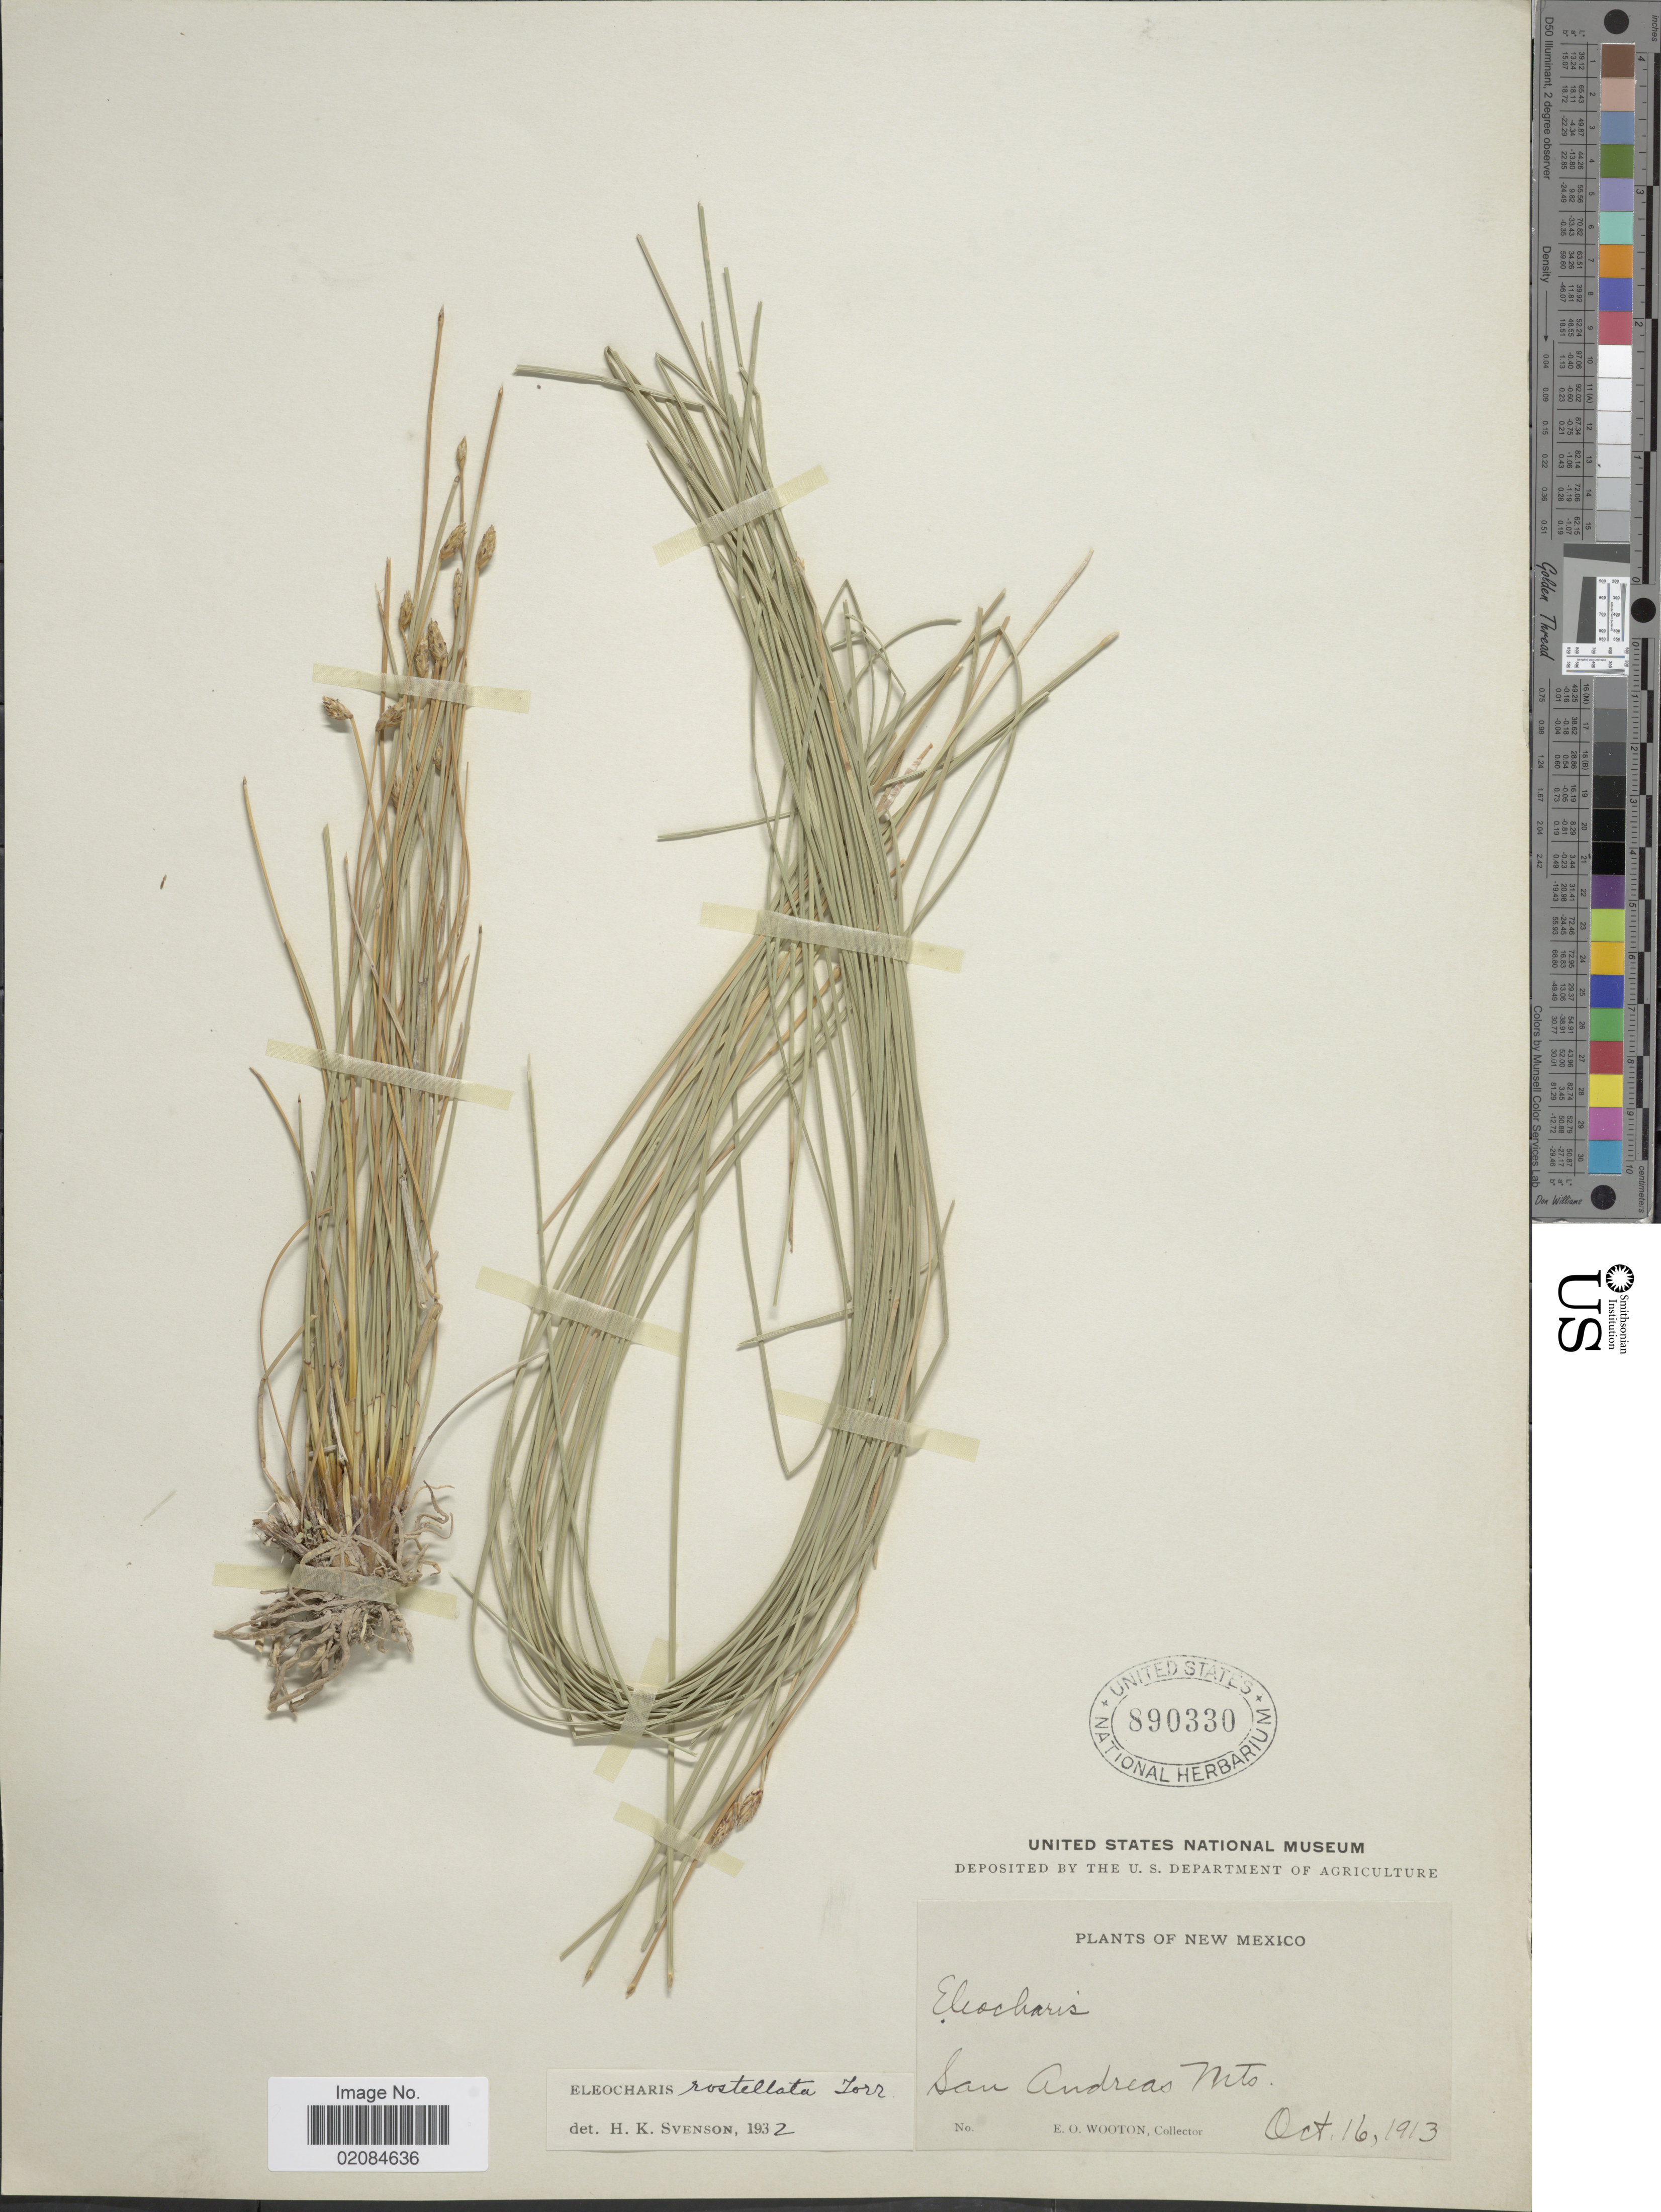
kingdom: Plantae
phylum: Tracheophyta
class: Liliopsida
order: Poales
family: Cyperaceae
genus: Eleocharis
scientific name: Eleocharis rostellata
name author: (Torr.) Torr.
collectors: E. O. Wooton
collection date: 1913-10-16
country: United States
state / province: New Mexico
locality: San Andreas Mts.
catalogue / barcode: US 890330